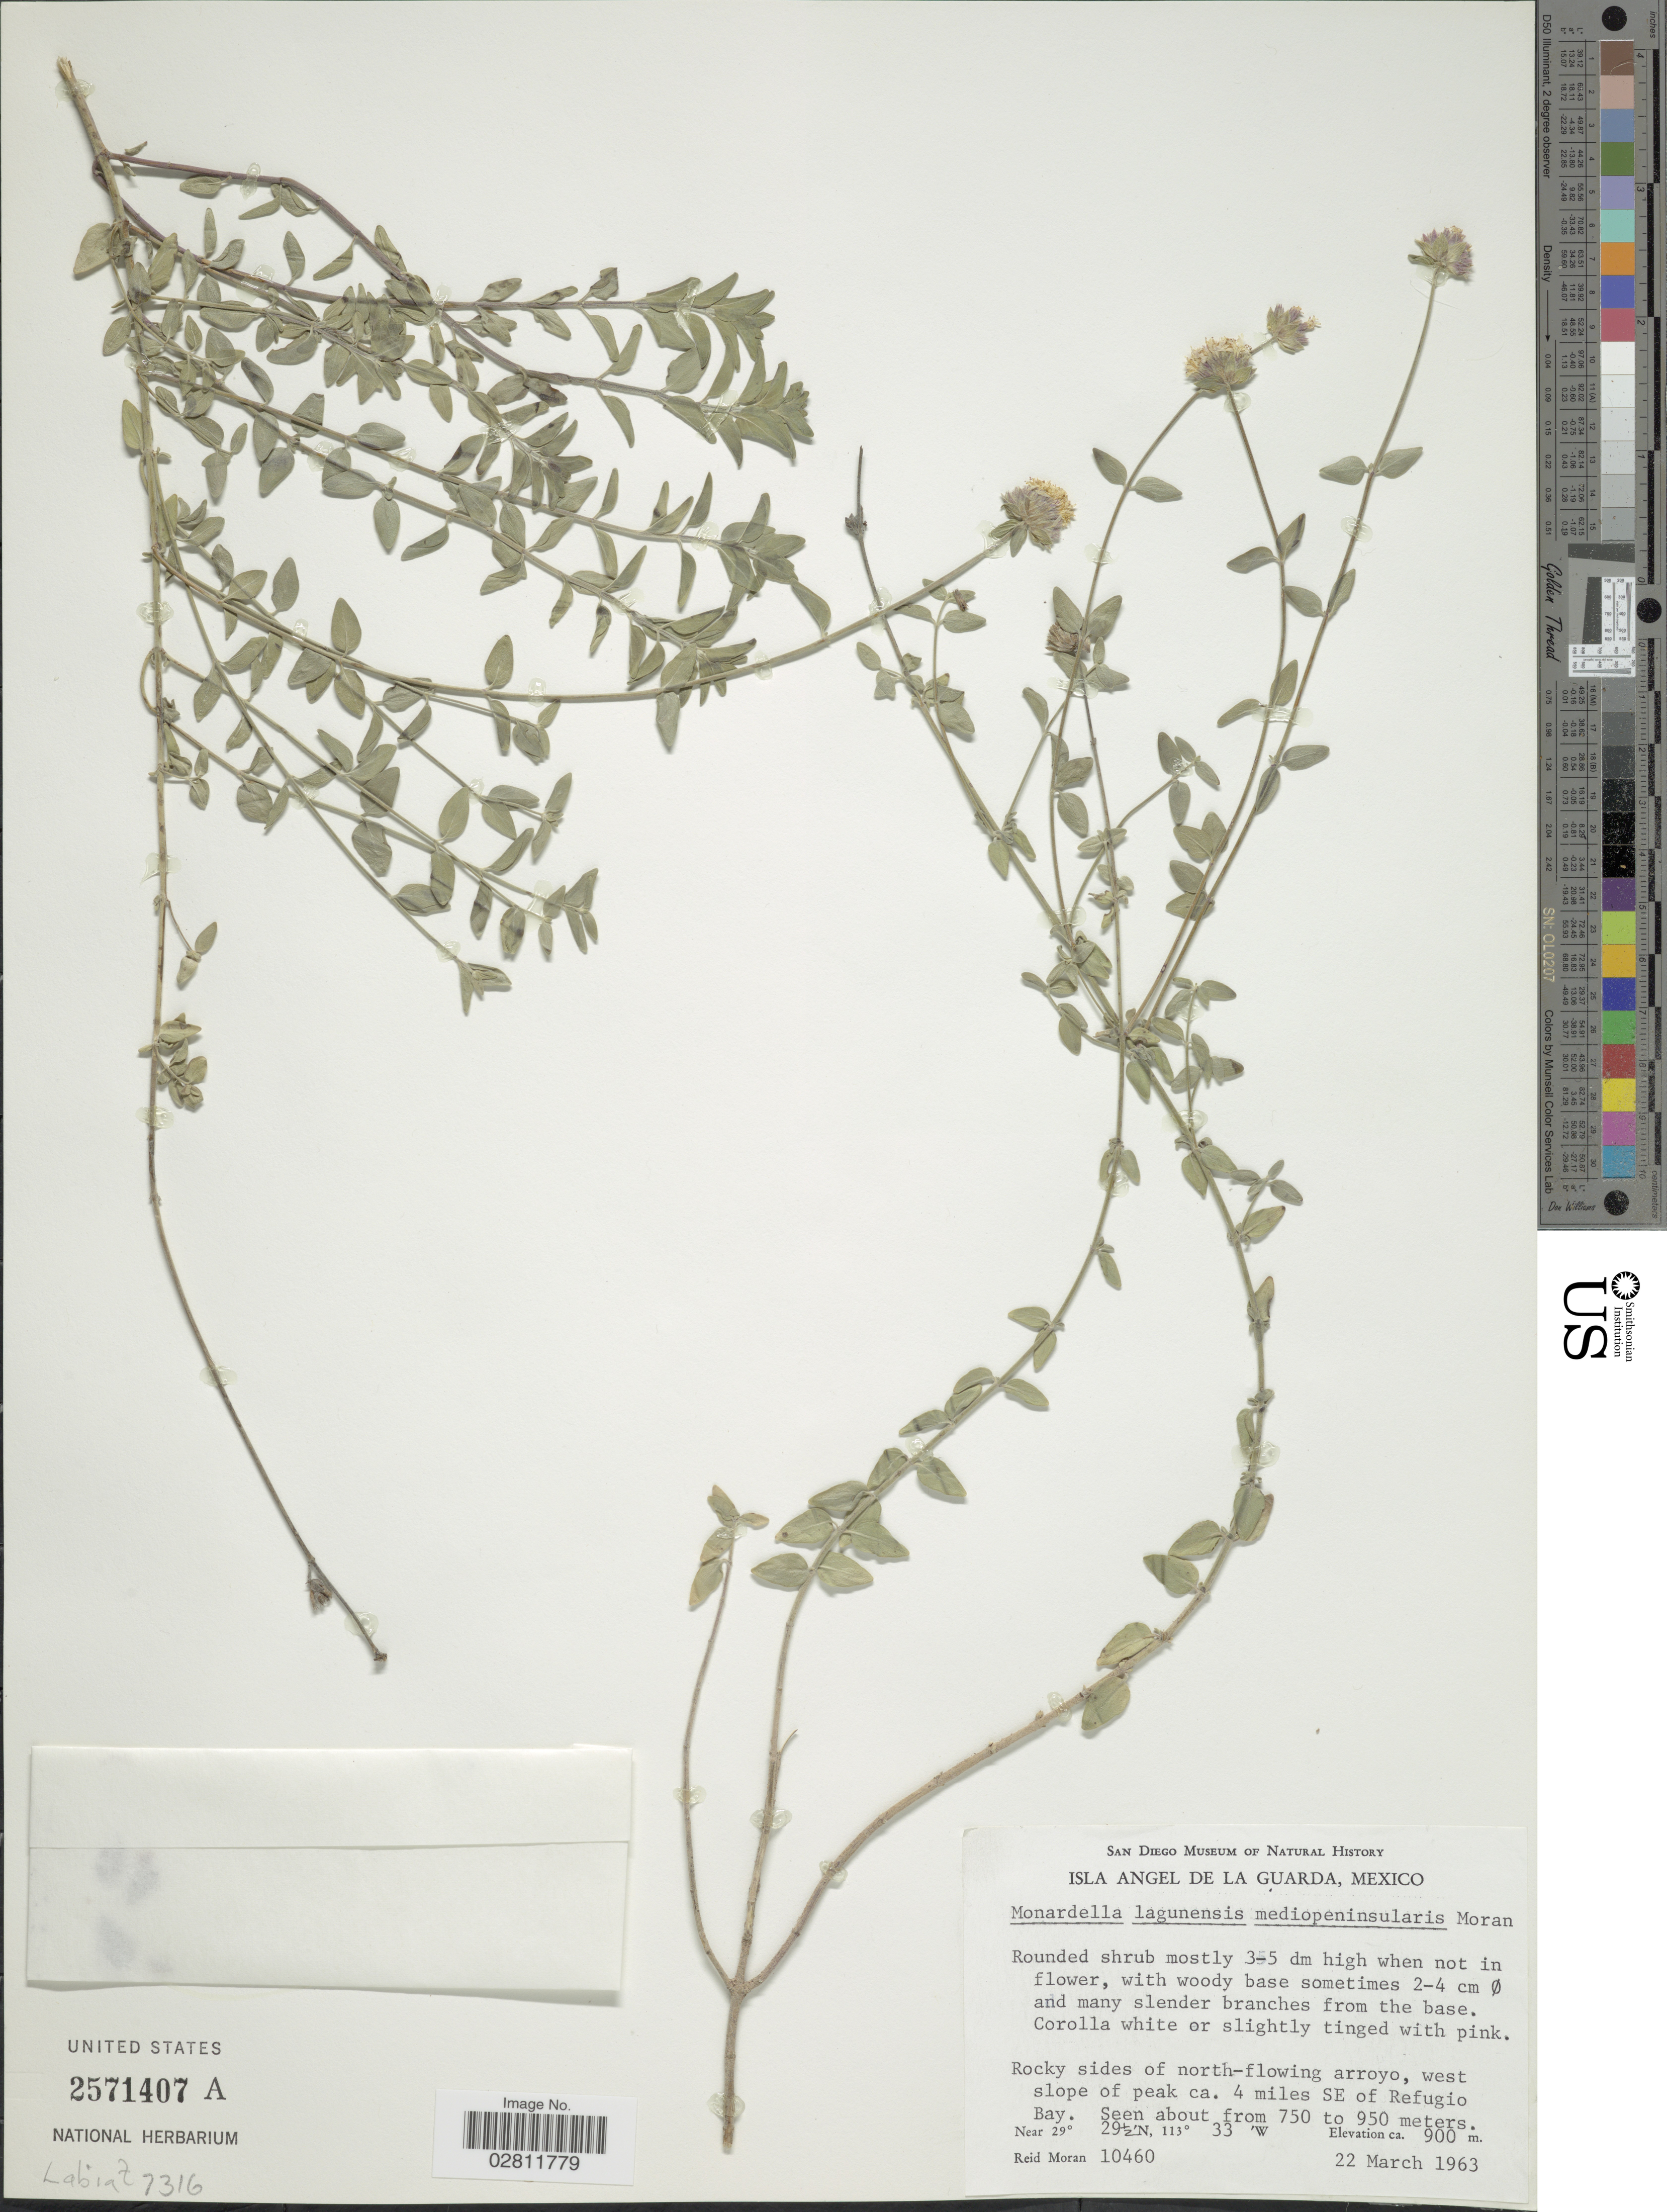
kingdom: Plantae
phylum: Tracheophyta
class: Magnoliopsida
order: Lamiales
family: Lamiaceae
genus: Monardella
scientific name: Monardella lagunensis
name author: M.E. Jones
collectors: R. V. Moran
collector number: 10460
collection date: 1963-03-22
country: Mexico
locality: Isla Angel de La Guarda. Rocky sides of north-flowing arroyo, west slope of peak ca. 4 miles SE of Refugio Bay.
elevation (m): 900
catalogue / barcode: US 2571407A